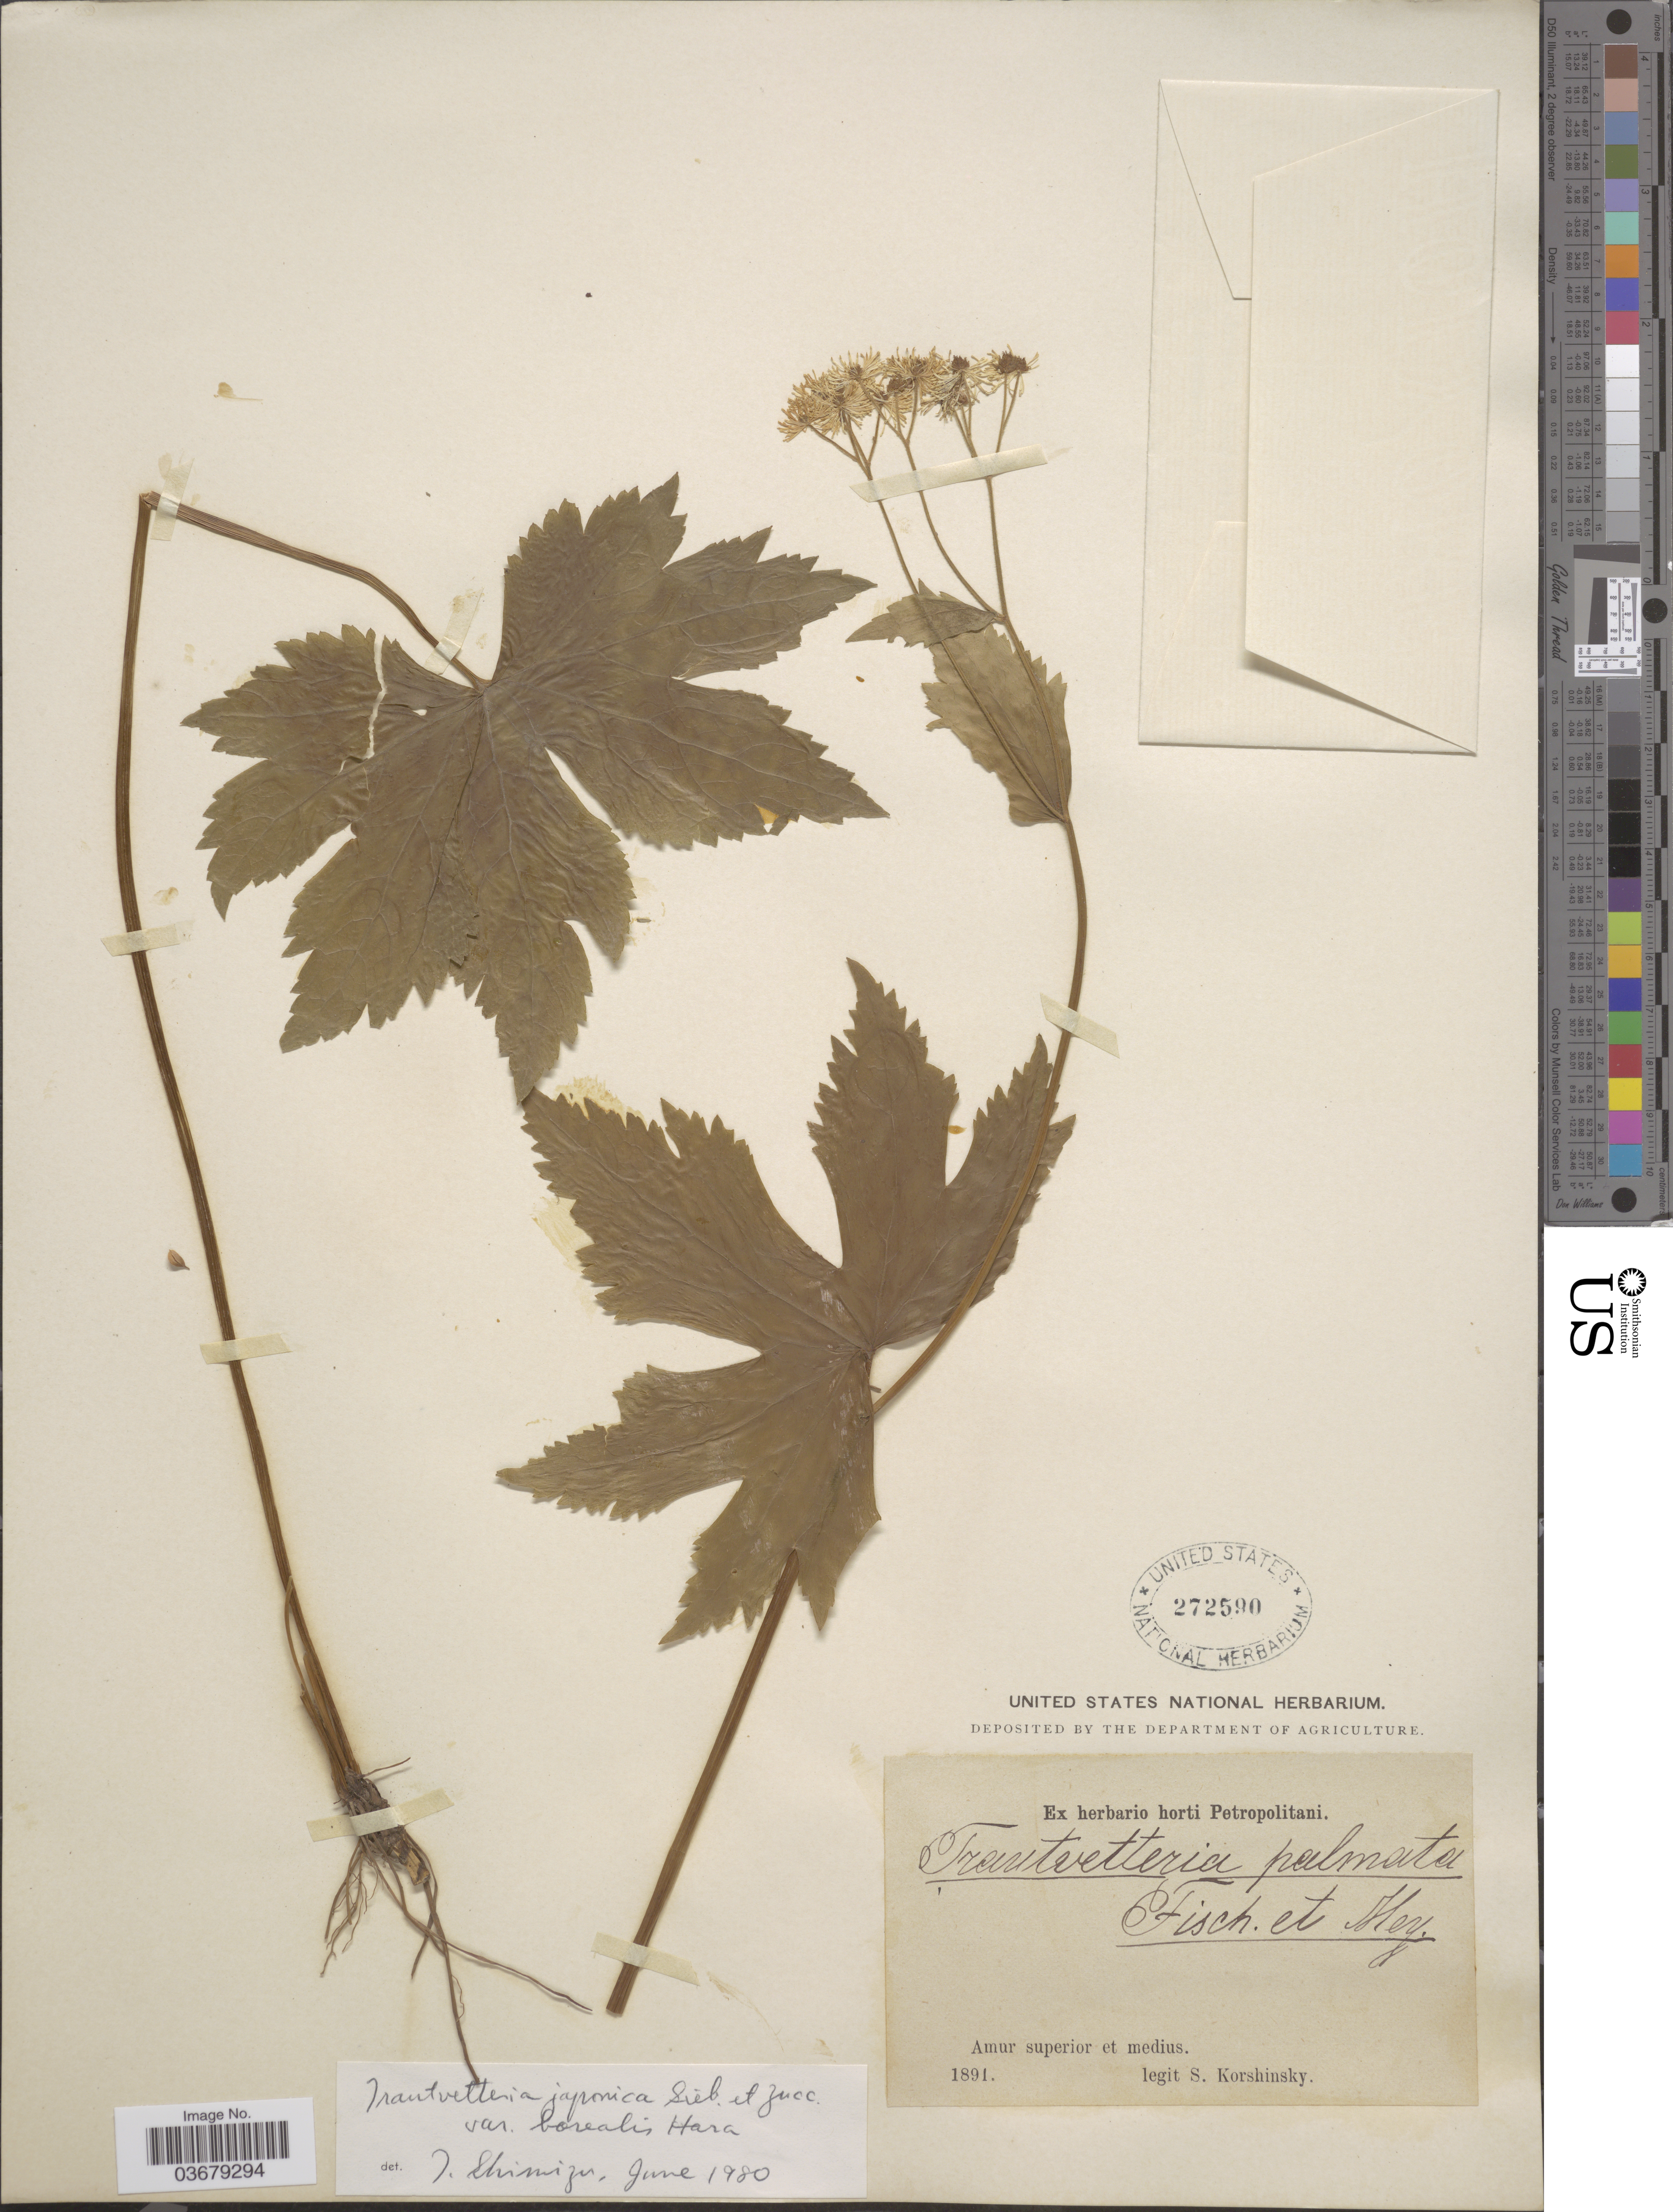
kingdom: Plantae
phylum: Tracheophyta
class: Magnoliopsida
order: Ranunculales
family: Ranunculaceae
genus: Trautvetteria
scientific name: Trautvetteria japonica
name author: Siebold & Zucc.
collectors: S. I. Korshinsky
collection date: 1891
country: Russian Federation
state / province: Amur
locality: Amur superior et medius.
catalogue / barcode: US 272590